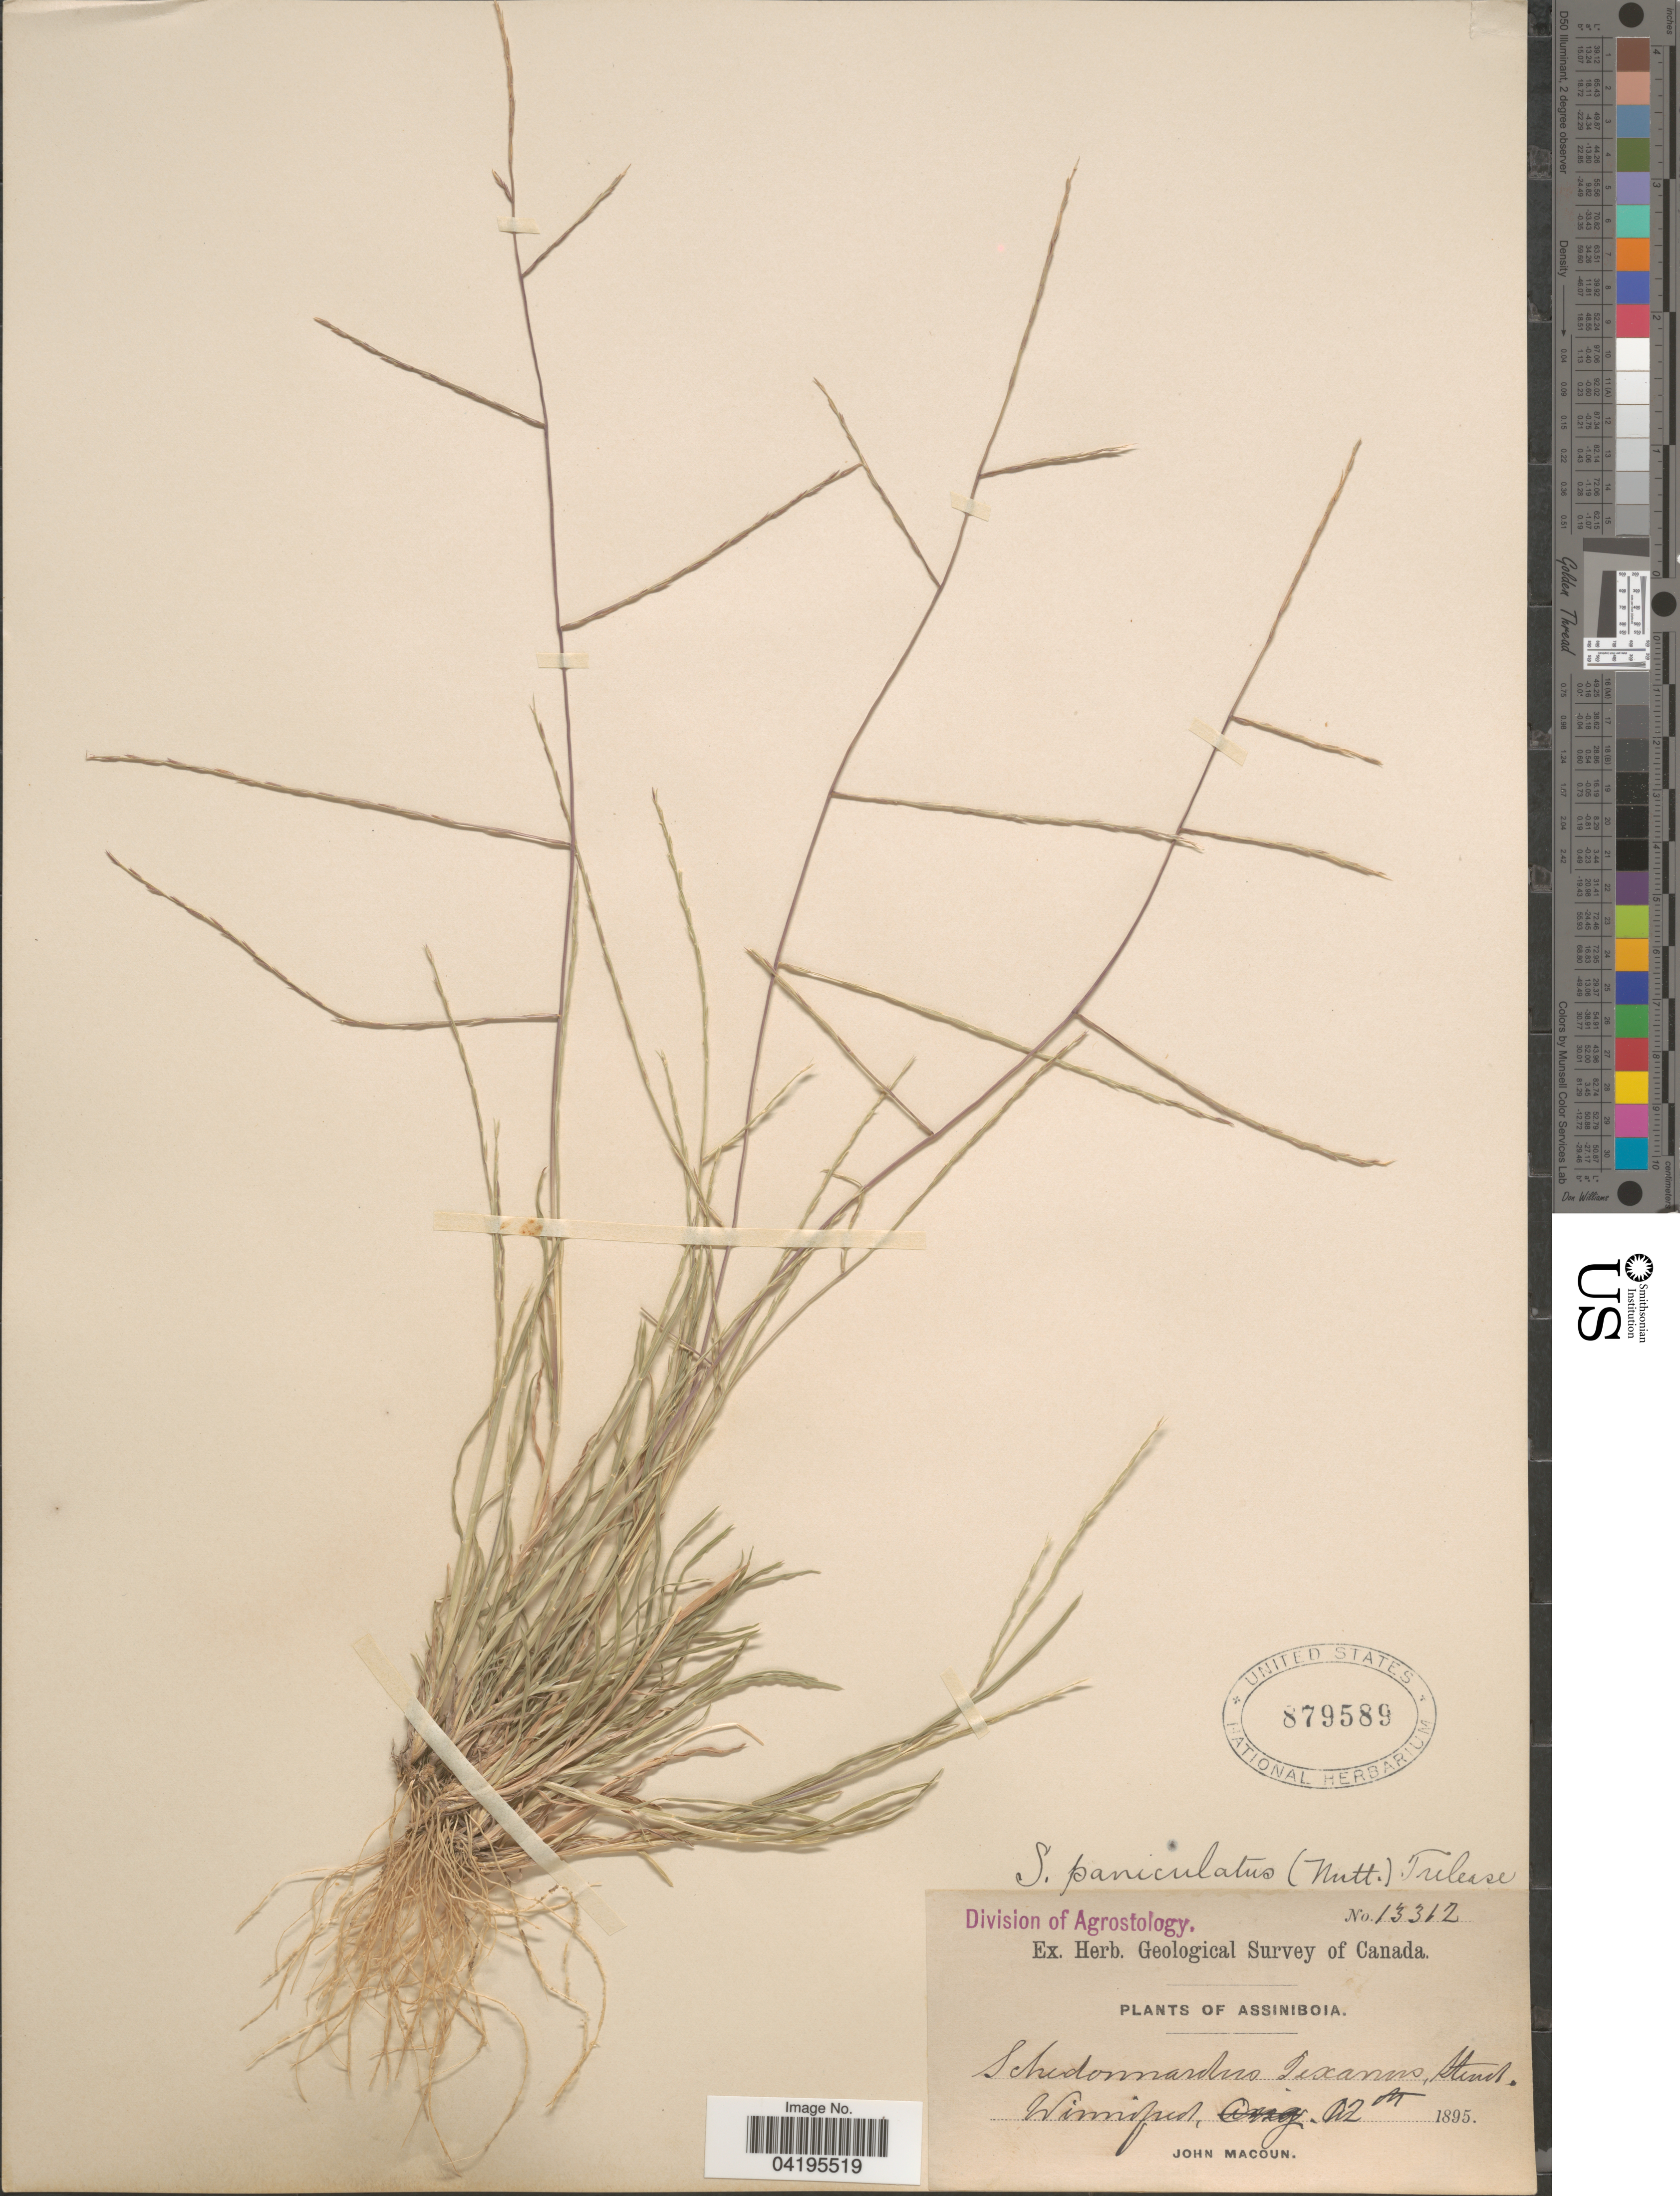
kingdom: Plantae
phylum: Tracheophyta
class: Liliopsida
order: Poales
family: Poaceae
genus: Muhlenbergia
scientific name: Muhlenbergia paniculata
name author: (Nutt.) Columbus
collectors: J. Macoun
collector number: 13312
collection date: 1895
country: Canada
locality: Geological Survey of Canada. Assiniboia. Winnifred.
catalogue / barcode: US 879589